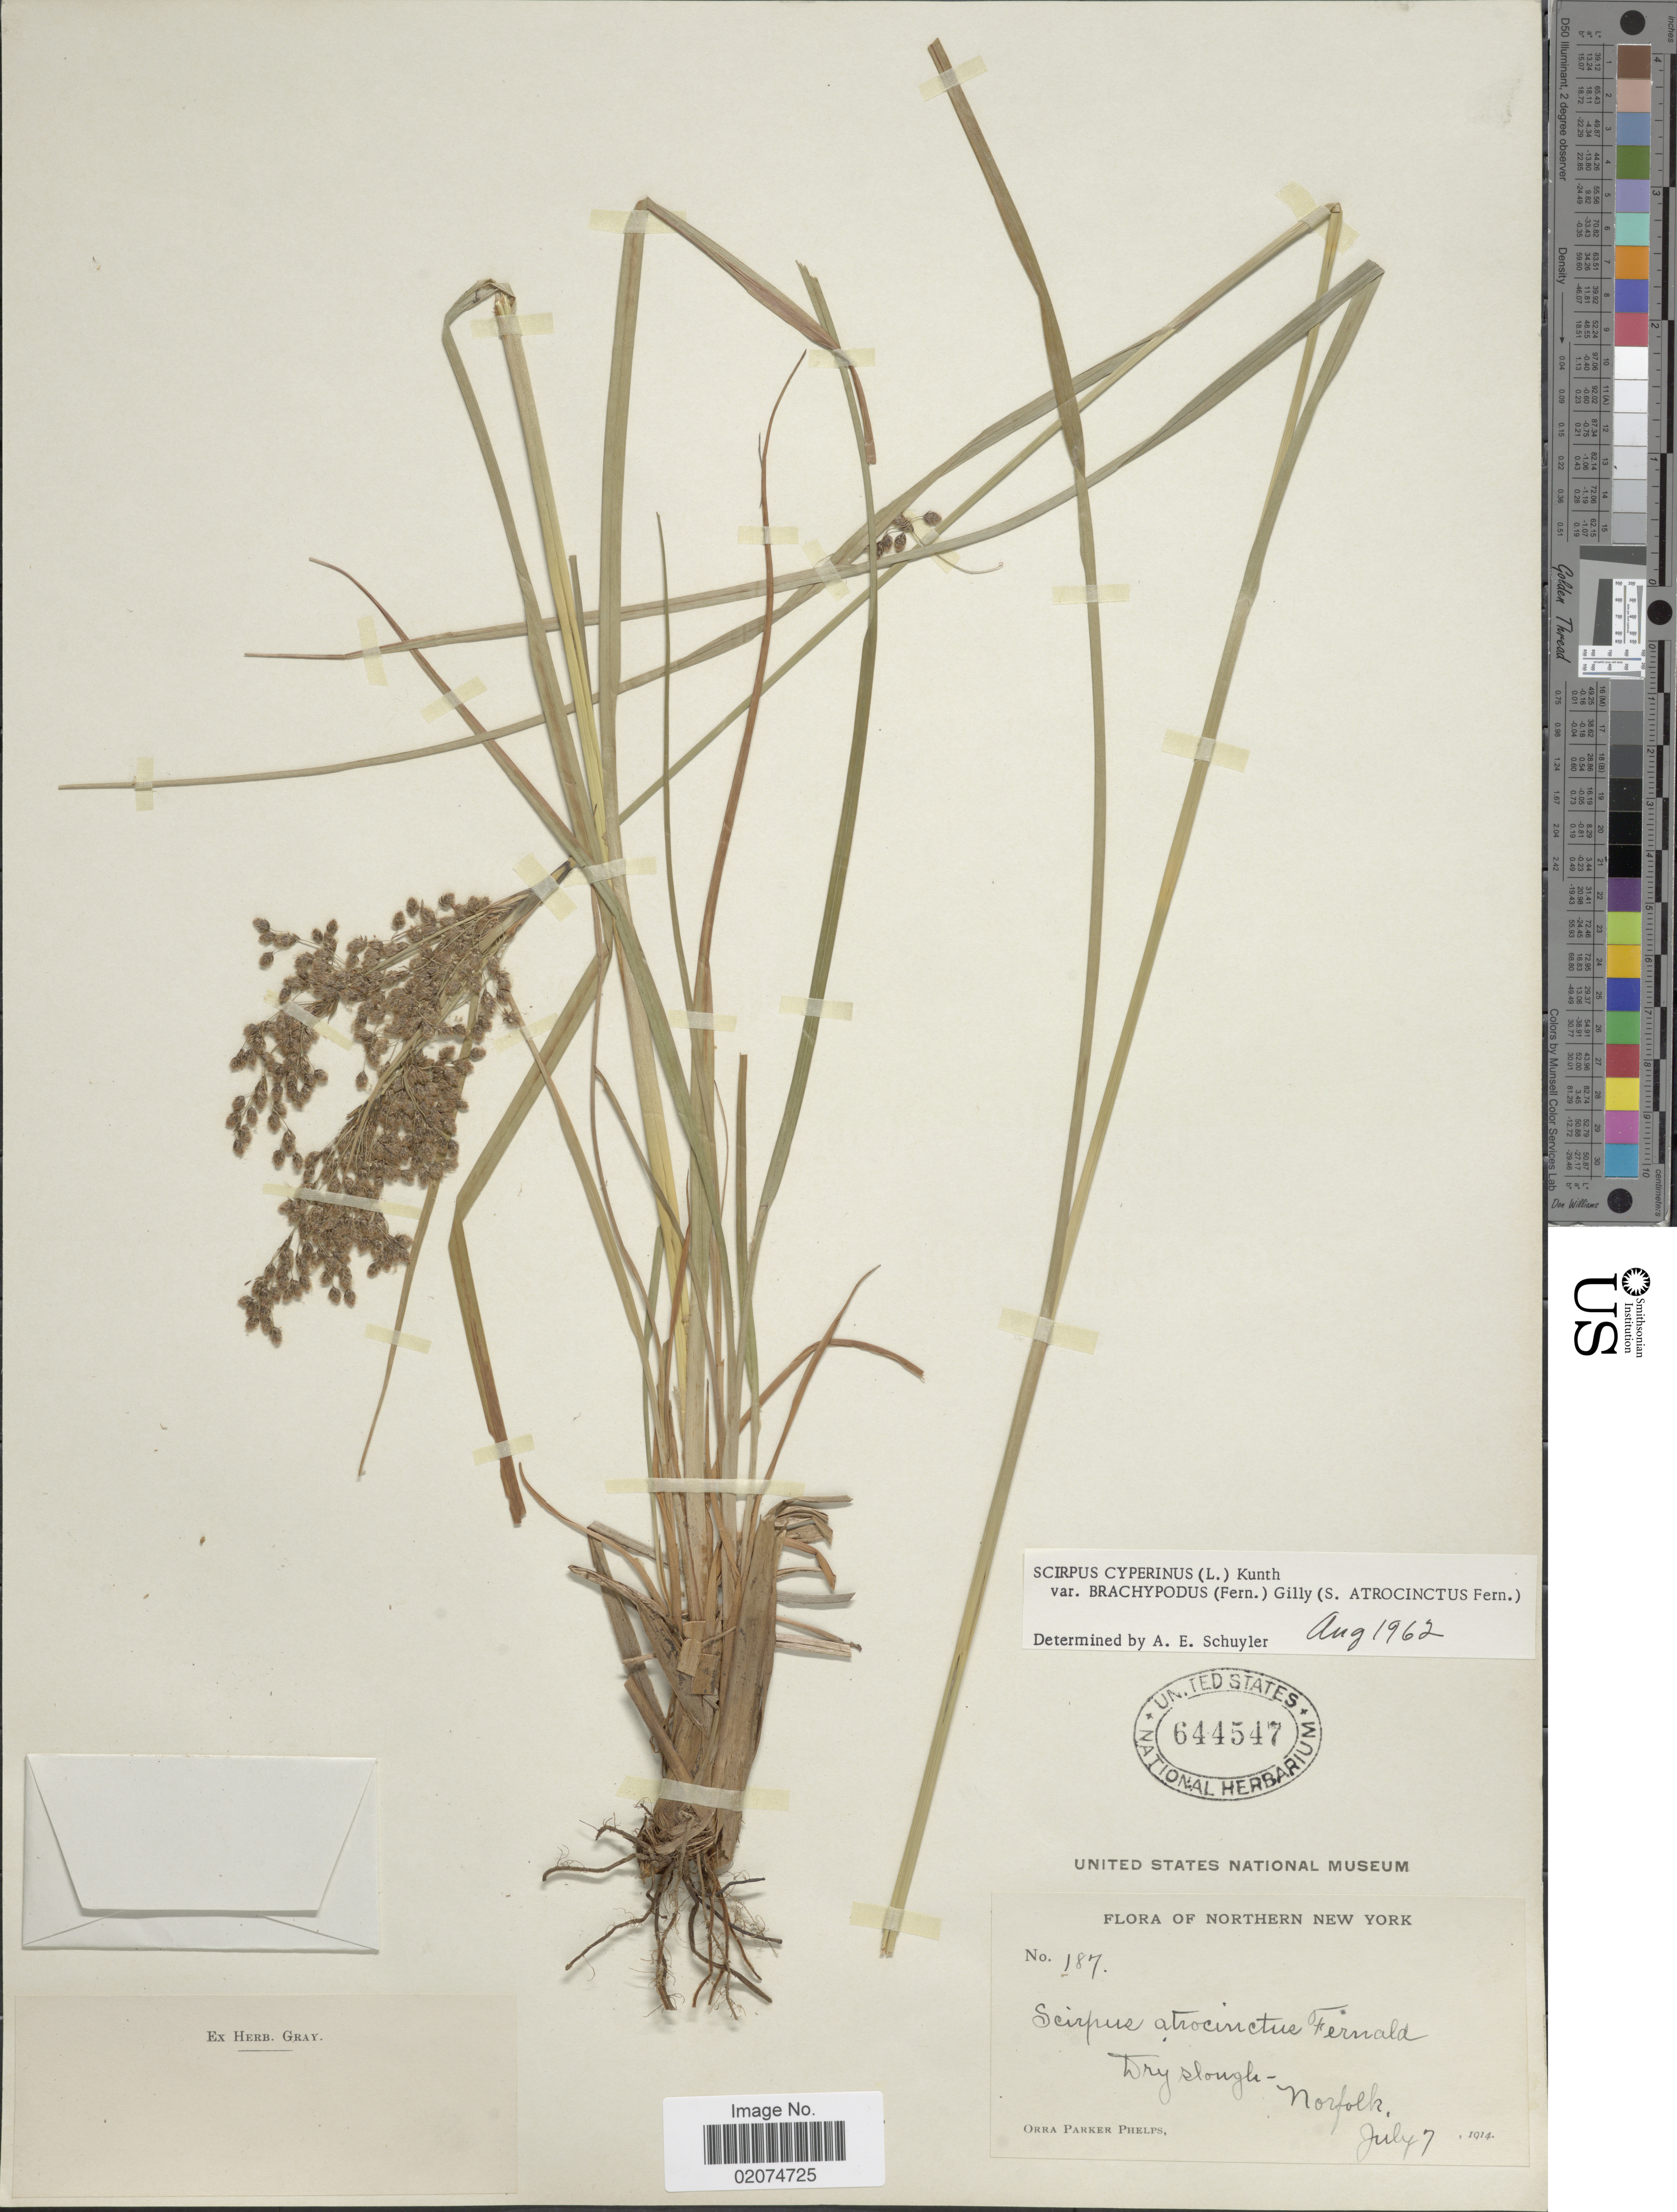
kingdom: Plantae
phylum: Tracheophyta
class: Liliopsida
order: Poales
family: Cyperaceae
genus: Scirpus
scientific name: Scirpus atrocinctus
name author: Fernald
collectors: O. P. Phelps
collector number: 187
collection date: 1914-08-07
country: United States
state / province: New York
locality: Northern New York. Norfolk.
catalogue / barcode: US 644547